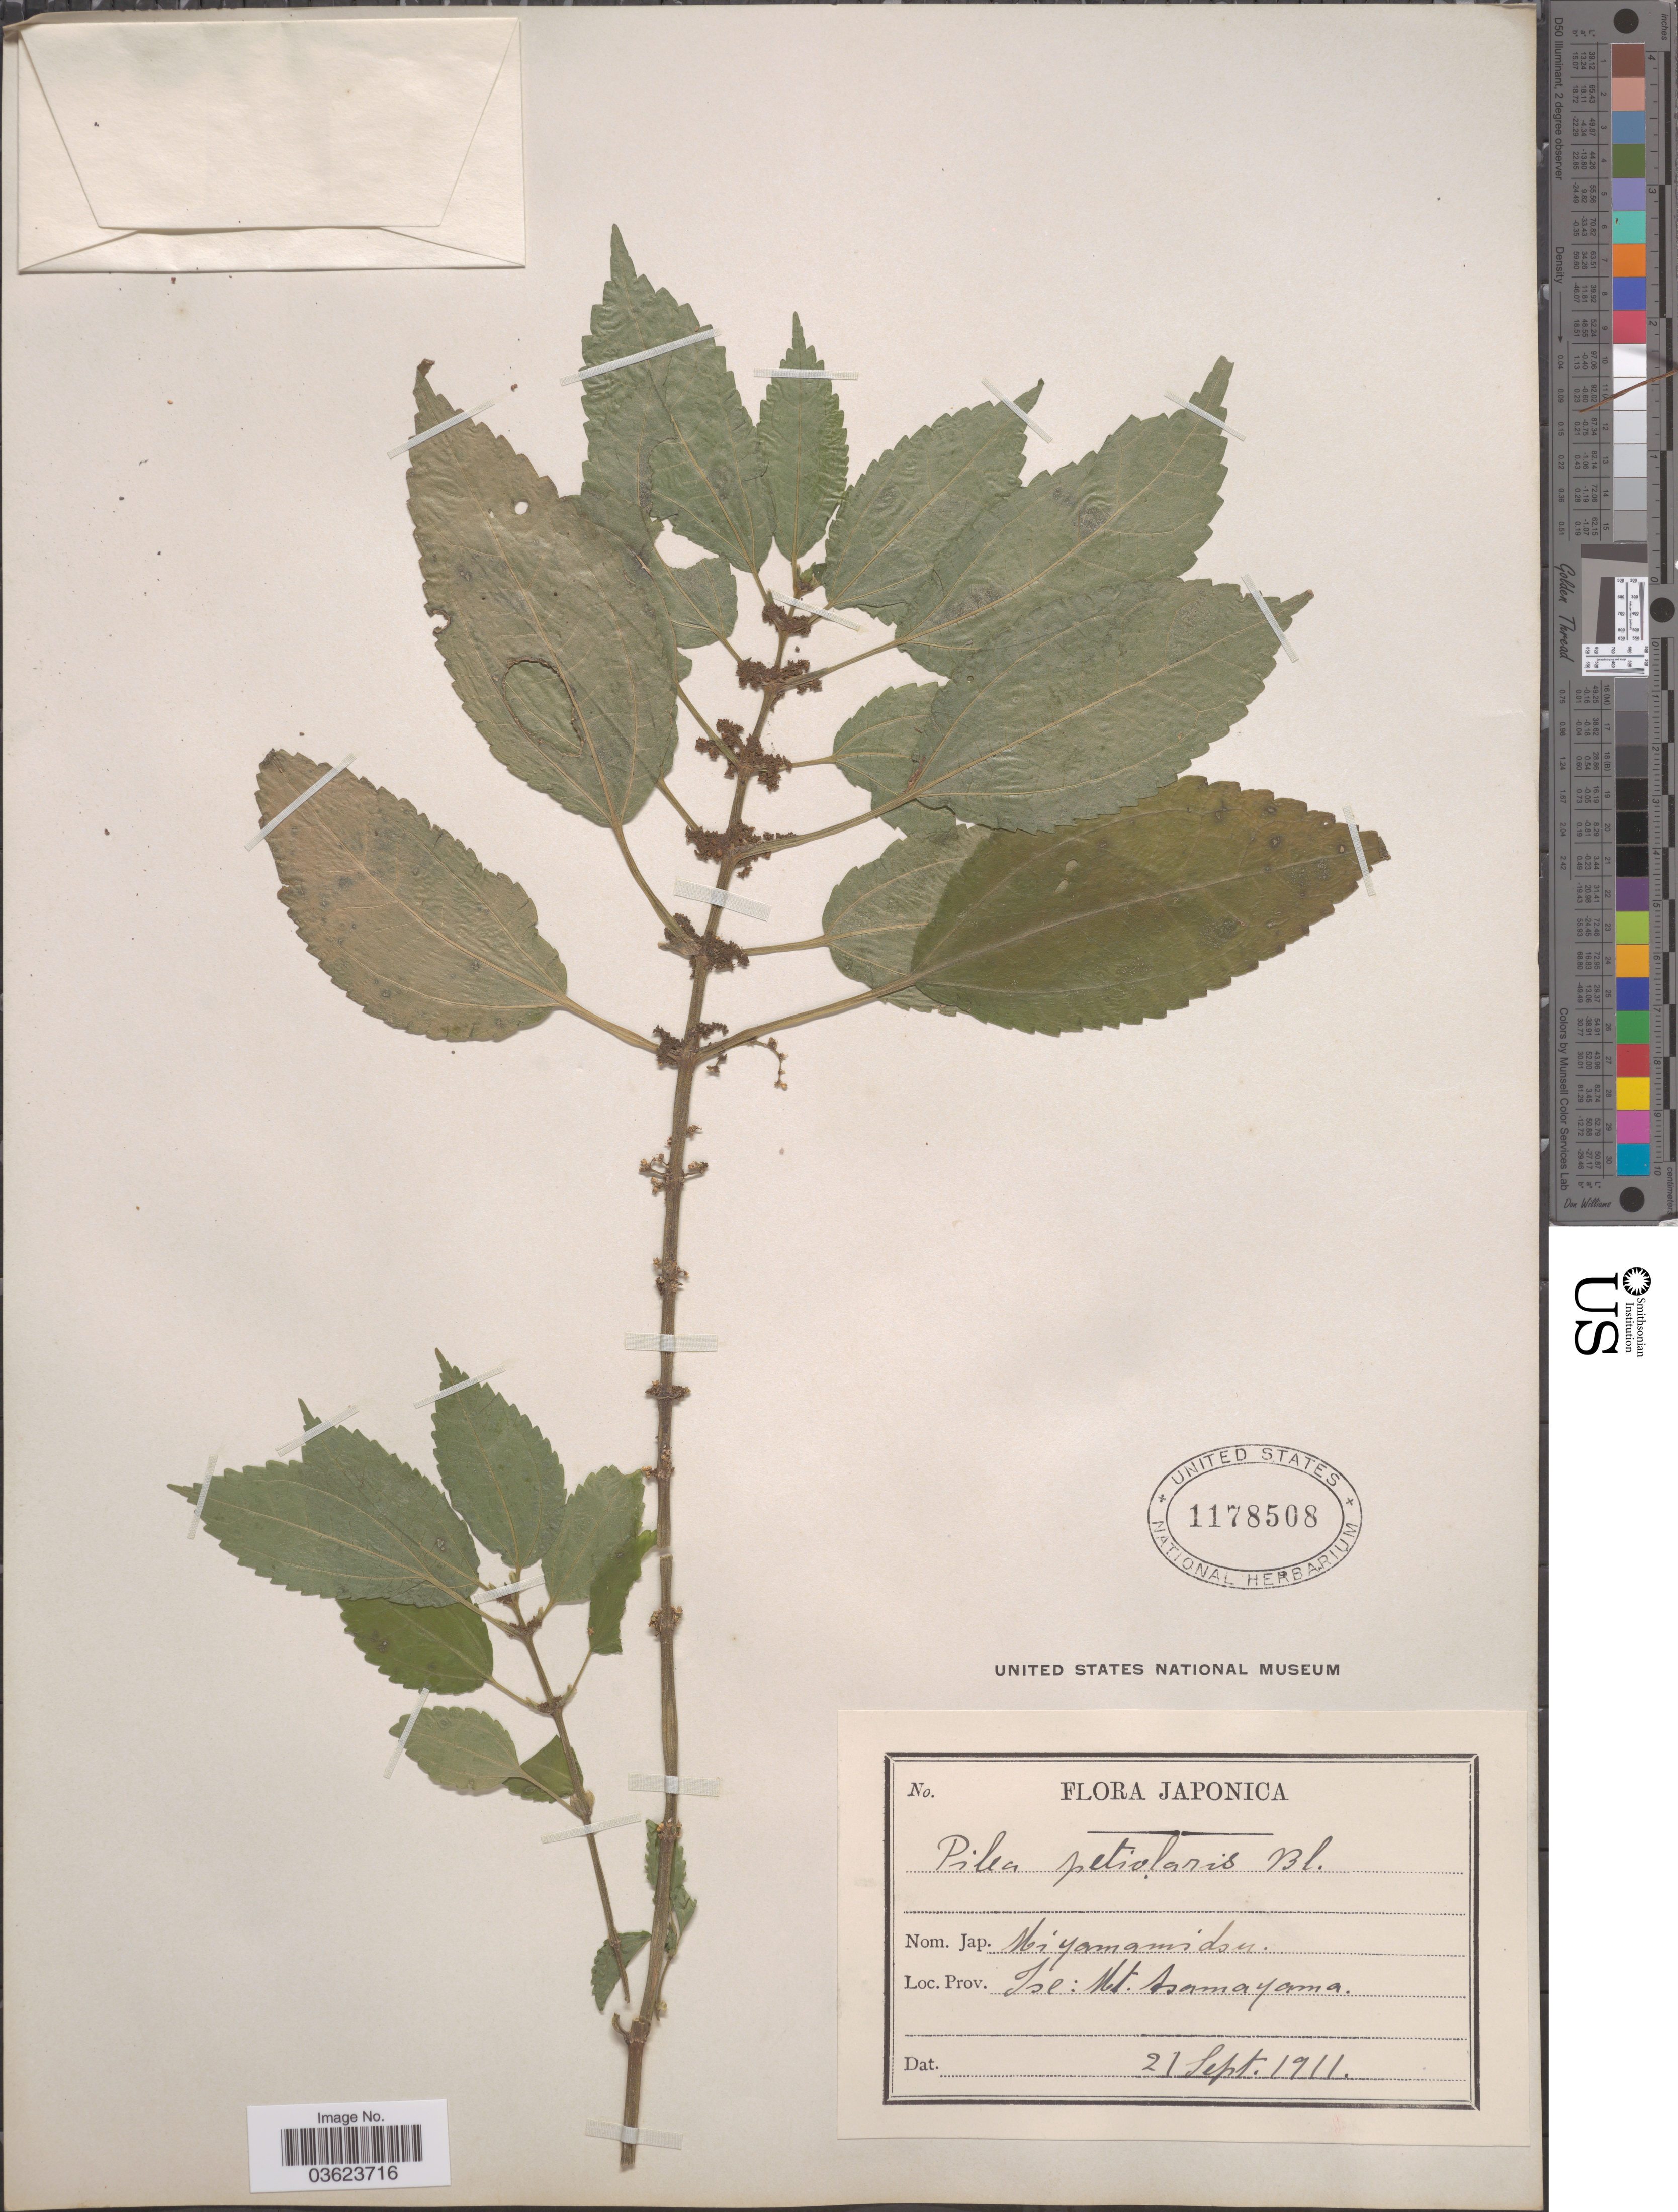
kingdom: Plantae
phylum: Tracheophyta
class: Magnoliopsida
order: Rosales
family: Urticaceae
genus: Pilea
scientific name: Pilea petiolaris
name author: Wedd.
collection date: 1911-09-21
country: Japan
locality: Ise: mt. Asamayama.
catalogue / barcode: US 1178508